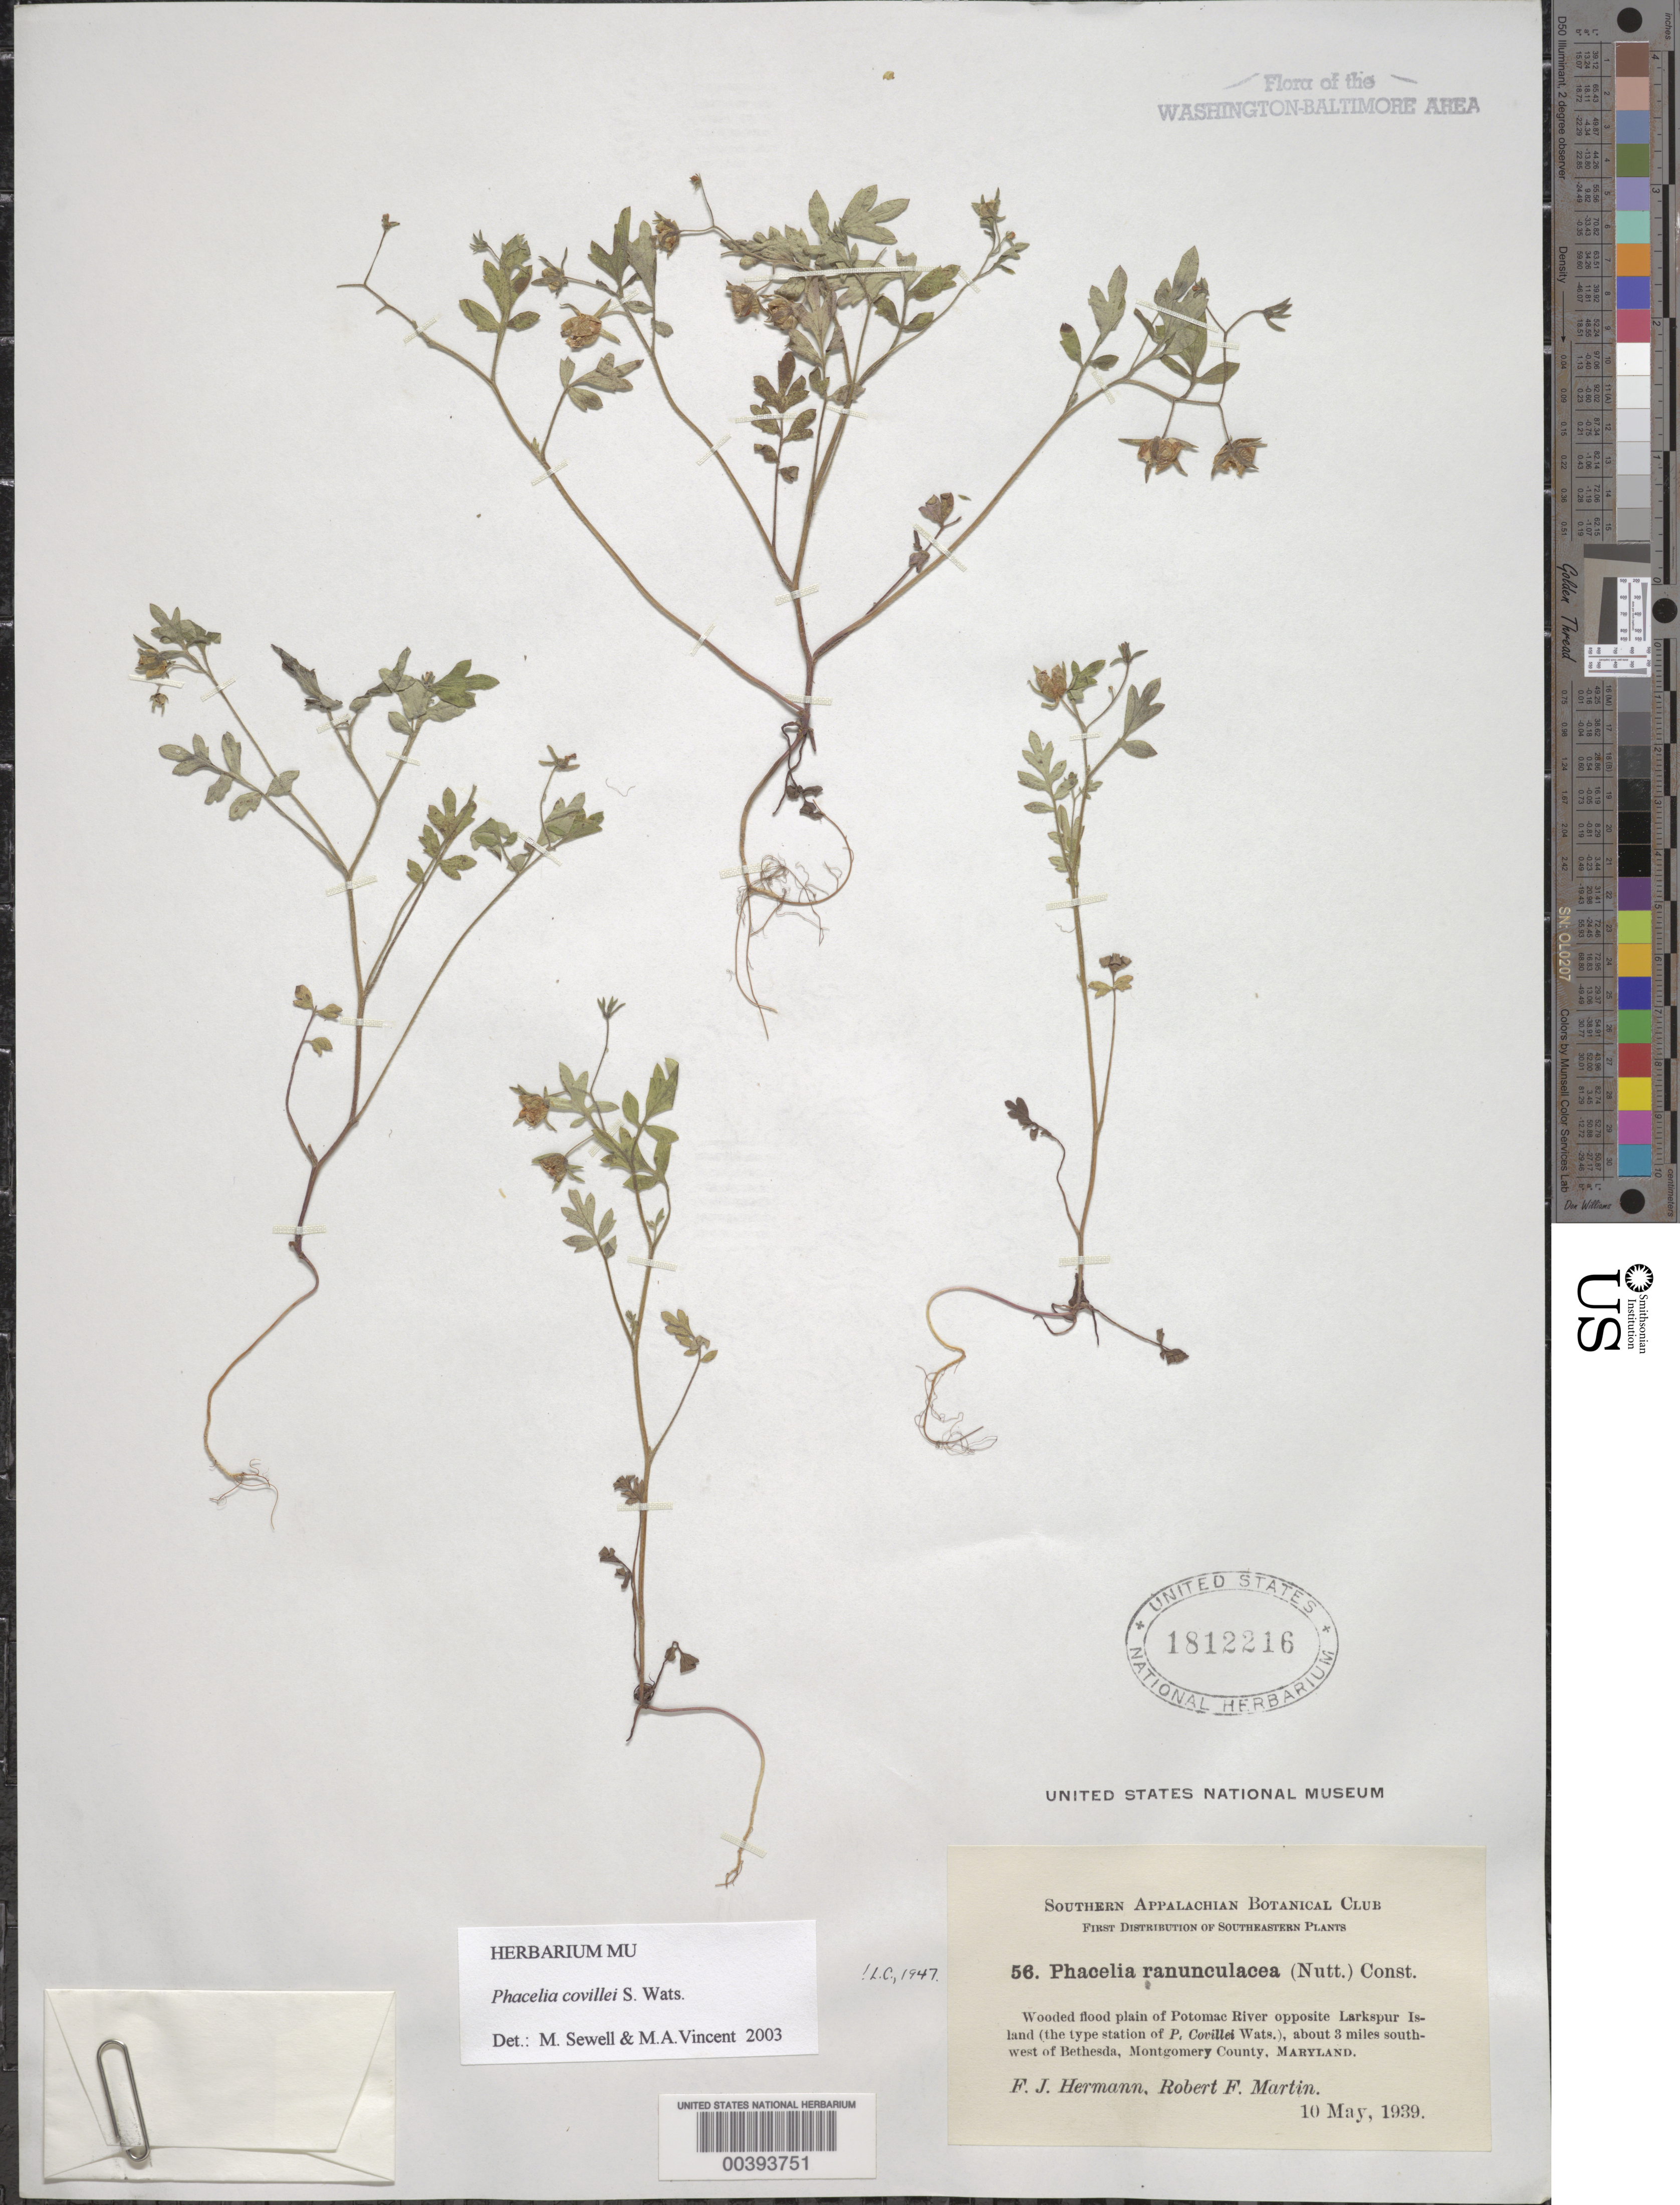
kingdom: Plantae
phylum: Tracheophyta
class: Magnoliopsida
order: Boraginales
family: Hydrophyllaceae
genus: Phacelia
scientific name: Phacelia ranunculacea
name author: (Nutt.) Constance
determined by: Constance, L., (UC), University of California Berkeley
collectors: F. J. Hermann & R. F. Martin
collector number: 56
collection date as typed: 10 May 1939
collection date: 1939-05-10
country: United States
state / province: Maryland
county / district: Montgomery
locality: Esda (the type station of P. covillei Wats.)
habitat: Wooded flood plain of river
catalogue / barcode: US 1812216